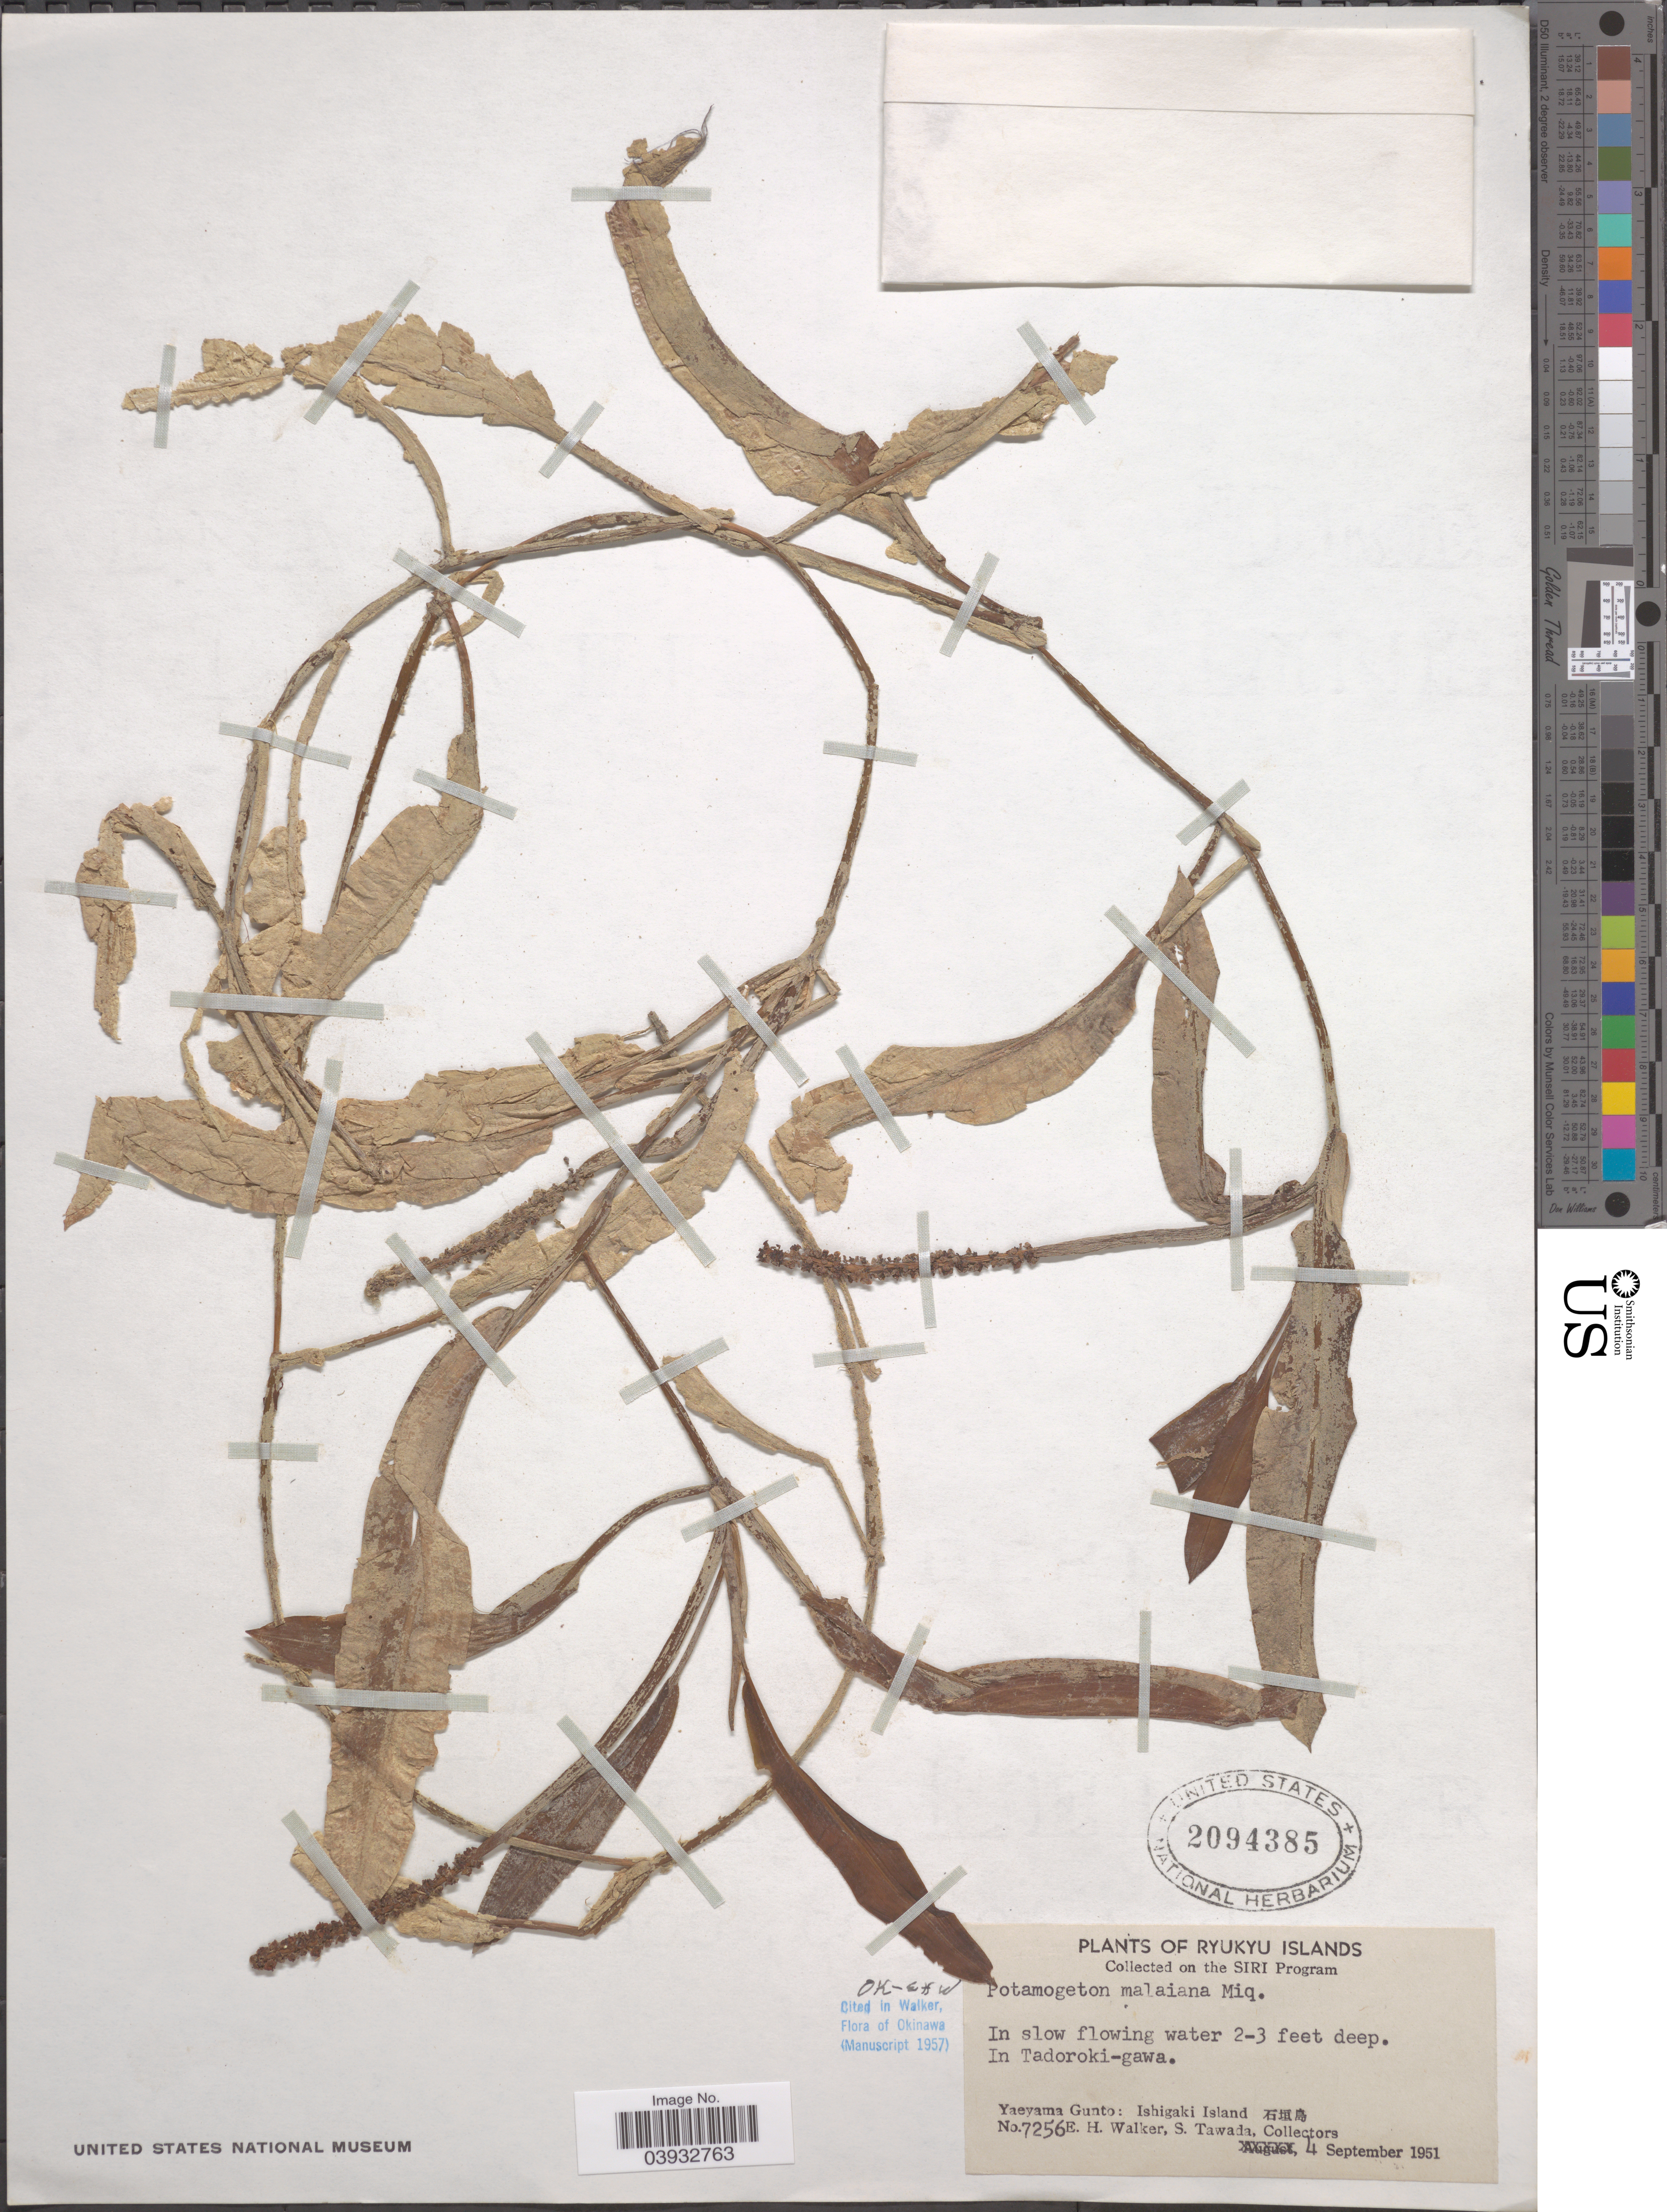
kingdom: Plantae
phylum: Tracheophyta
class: Liliopsida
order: Alismatales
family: Potamogetonaceae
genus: Potamogeton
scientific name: Potamogeton malaianus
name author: Miq.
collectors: E. H. Walker & S. Tawada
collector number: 7256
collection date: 1951-09-04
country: Japan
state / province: Okinawa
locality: Ryukyu Islands. In Tadoroki-gawa. Yaeyama Gunto: Ishigaki Island X.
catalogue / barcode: US 2094385